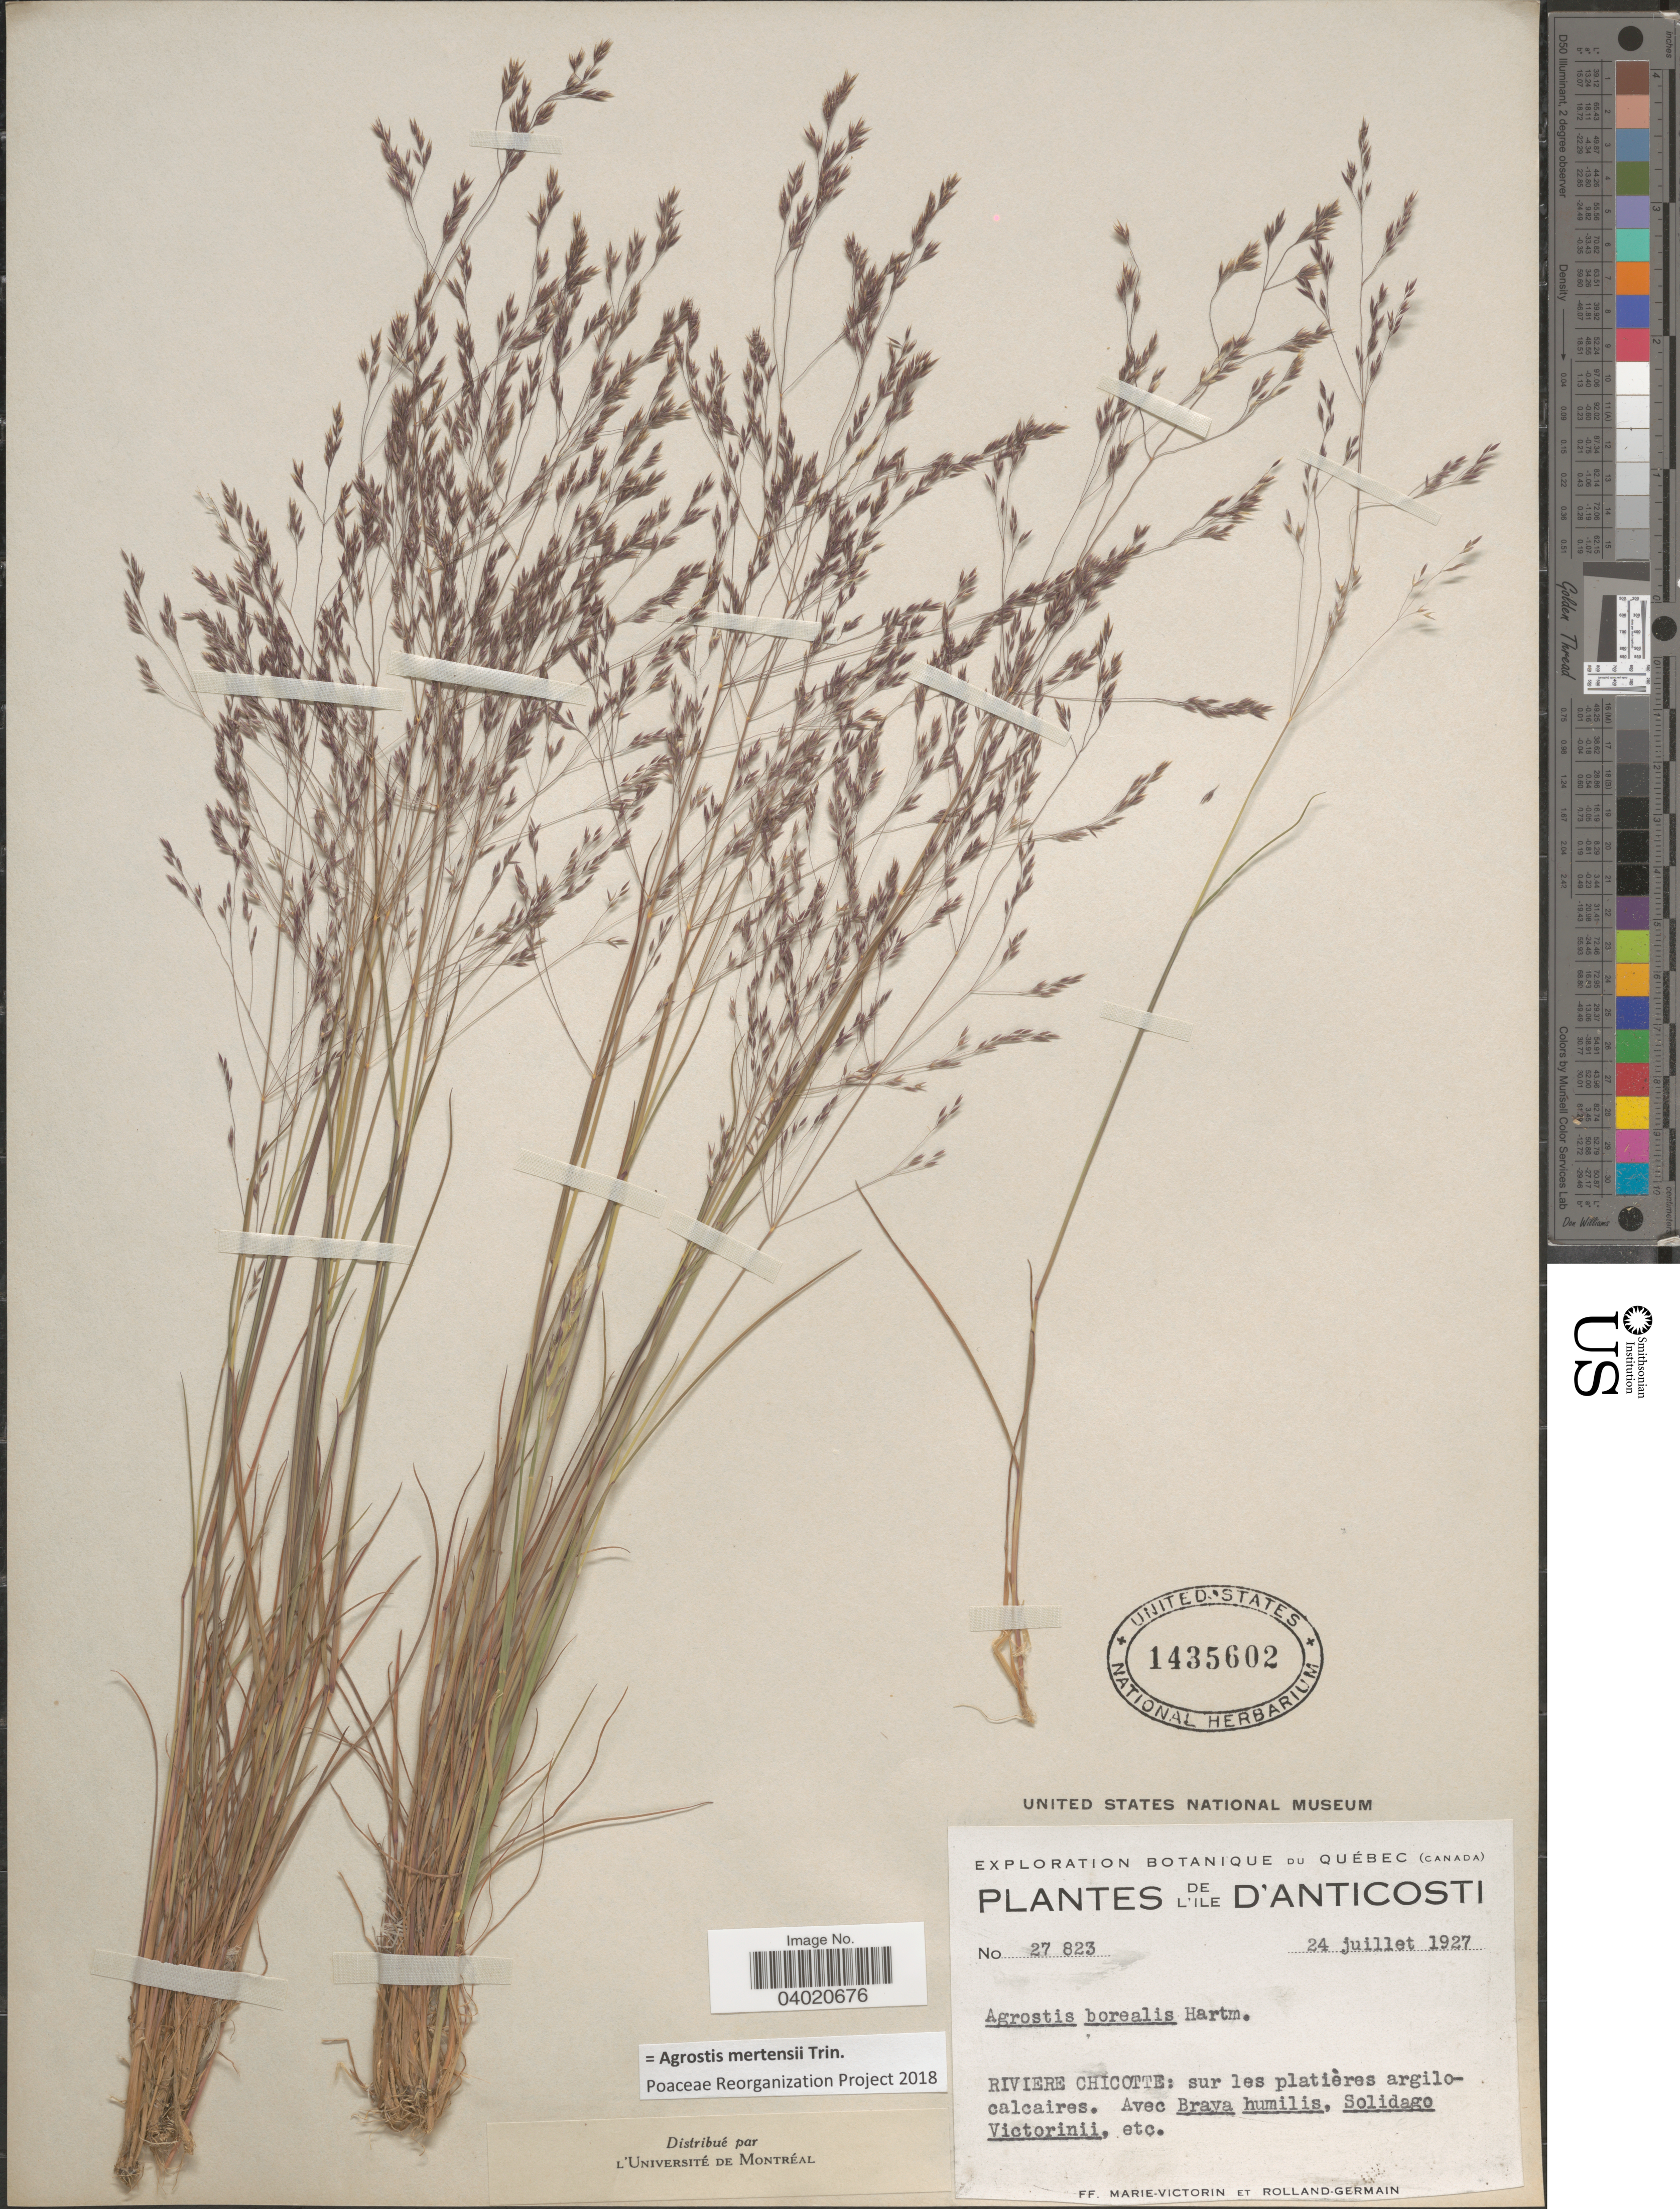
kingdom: Plantae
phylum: Tracheophyta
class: Liliopsida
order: Poales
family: Poaceae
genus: Agrostis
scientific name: Agrostis mertensii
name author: Trin.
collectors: F. Marie-Victorin & Rolland-Germain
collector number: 27823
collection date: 1927-07-24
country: Canada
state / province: Quebec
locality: L'ile d'Anticosti. Riviere Chicotte.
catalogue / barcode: US 1435602